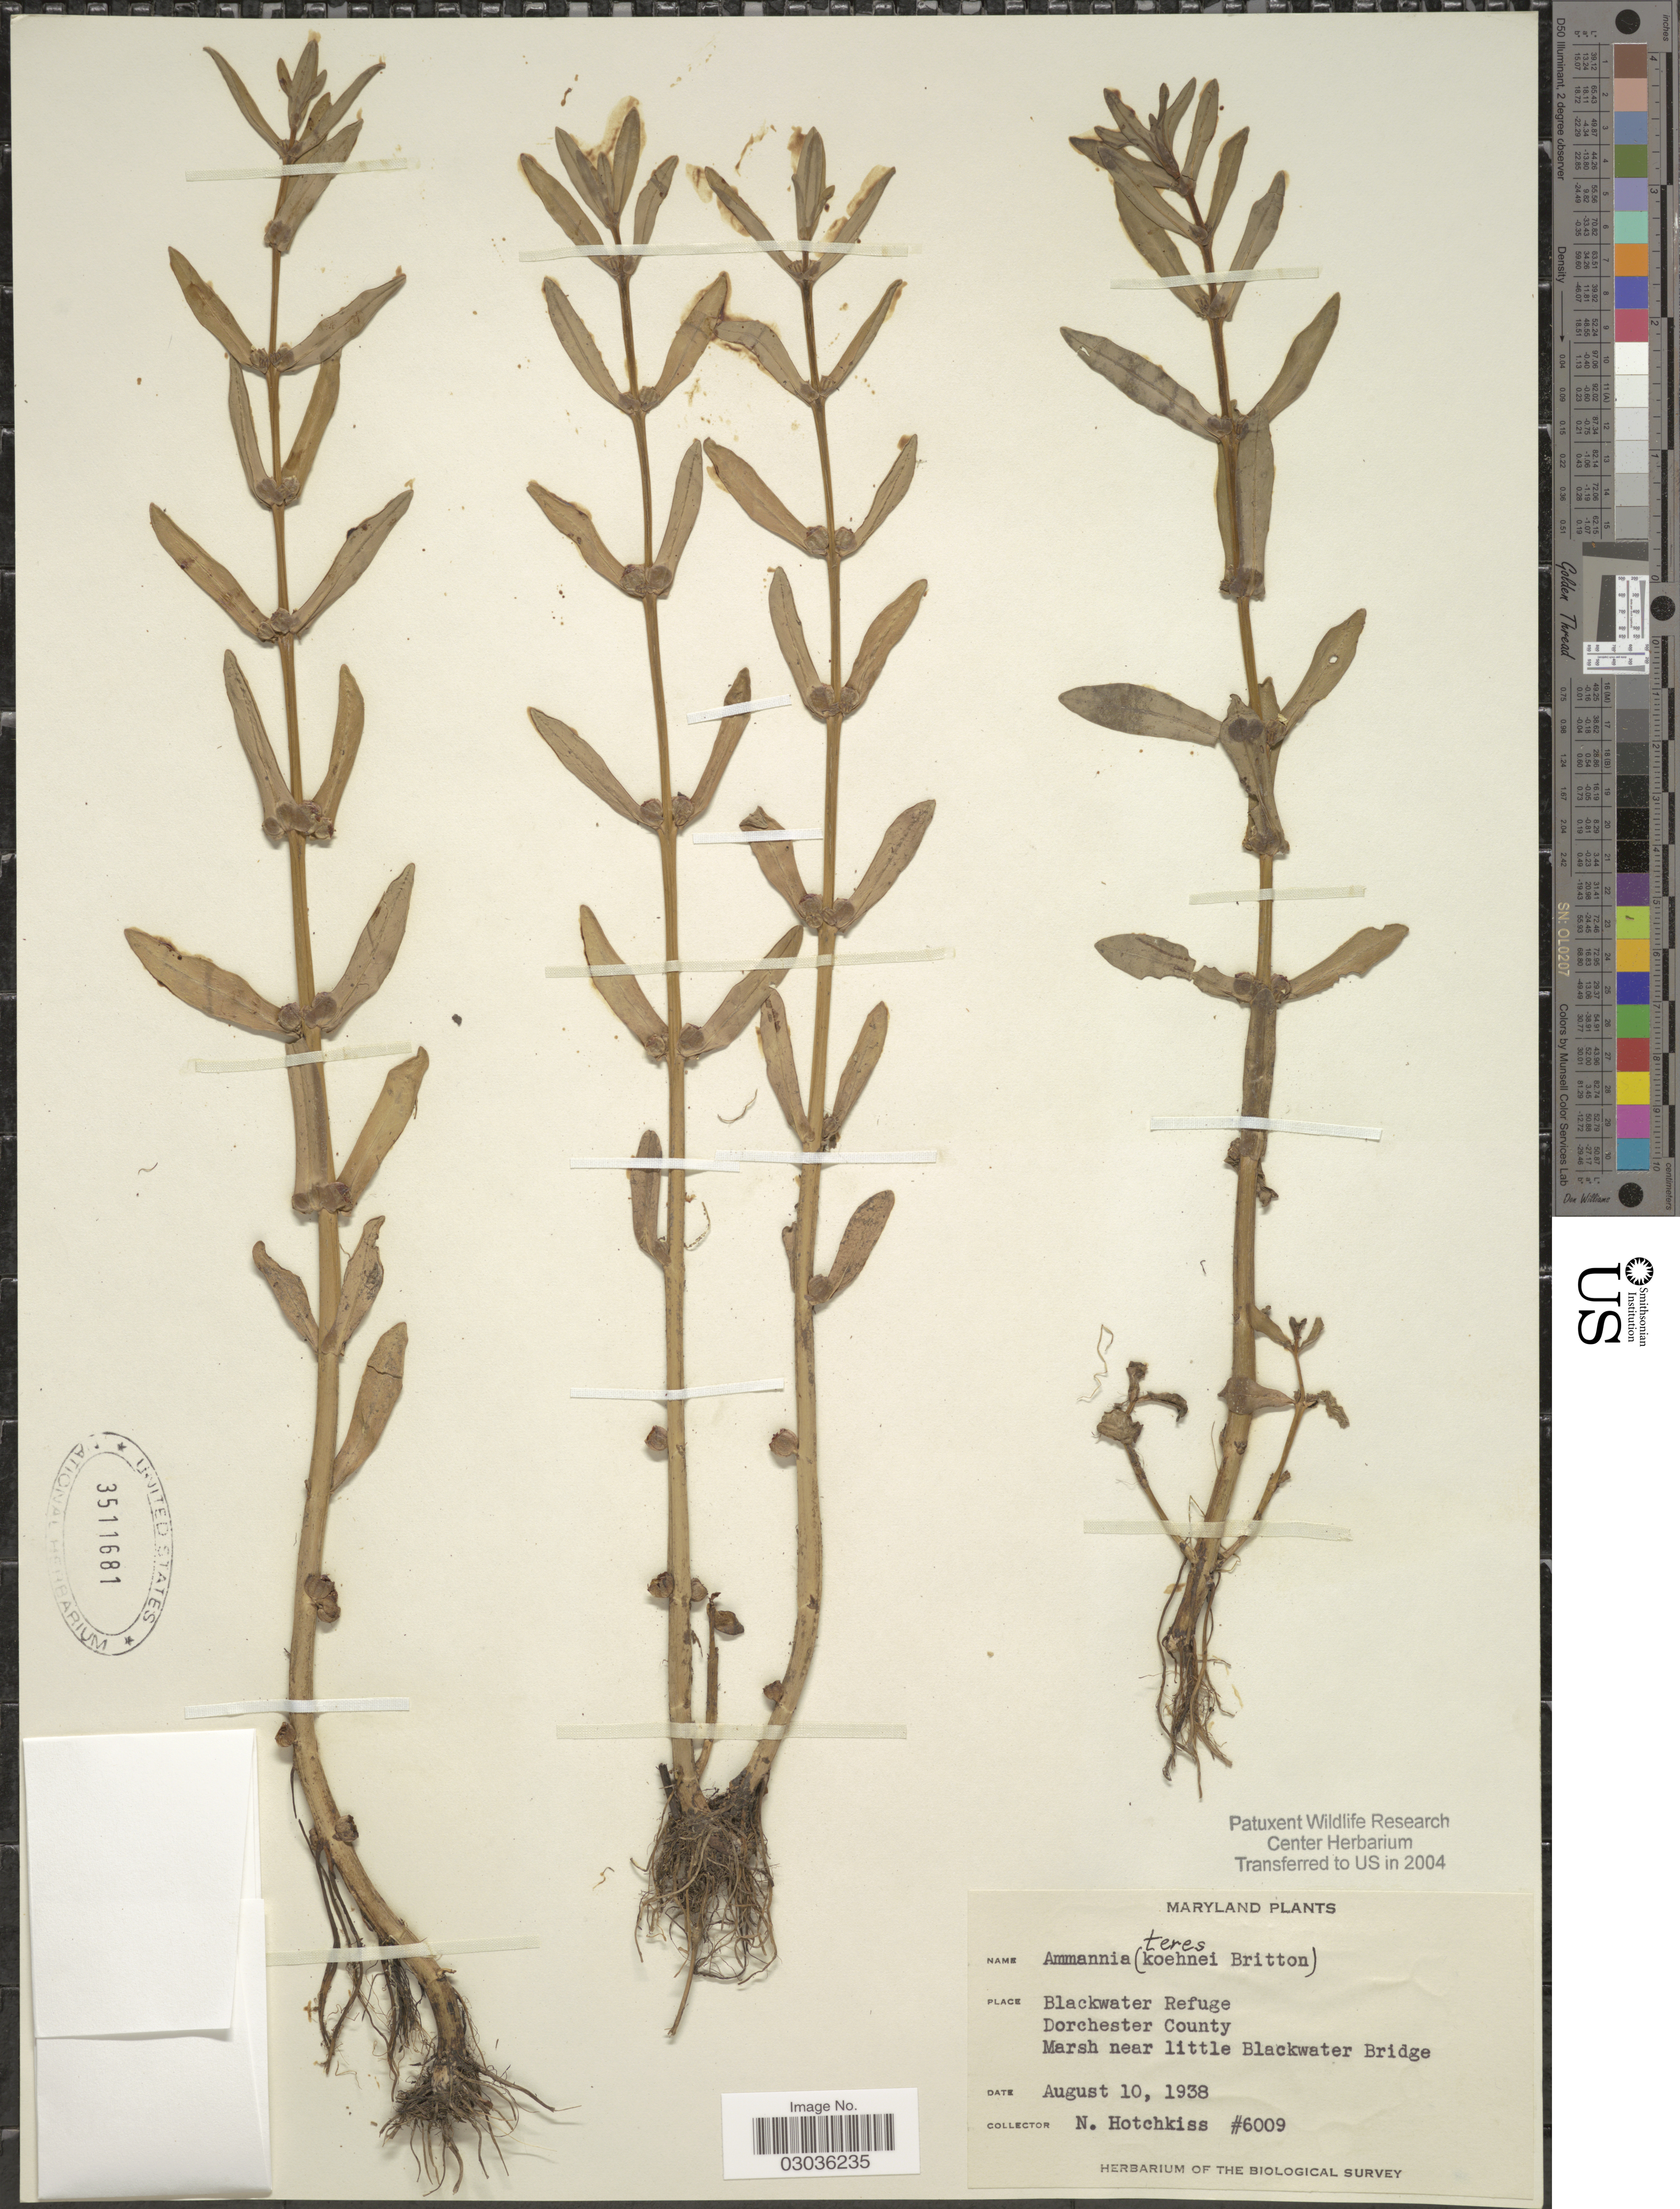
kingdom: Plantae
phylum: Tracheophyta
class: Magnoliopsida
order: Myrtales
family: Lythraceae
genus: Ammannia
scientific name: Ammannia latifolia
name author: L.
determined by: Strong, Mark T., (BOT), Smithsonian Institution - National Museum of Natural History (UNITED STATES)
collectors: N. Hotchkiss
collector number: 6009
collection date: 1938-08-10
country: United States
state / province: Maryland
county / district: Dorchester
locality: Blackwater Refuge, Dorchester County, Marsh near little Blackwater Bridge.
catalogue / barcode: US 3511681